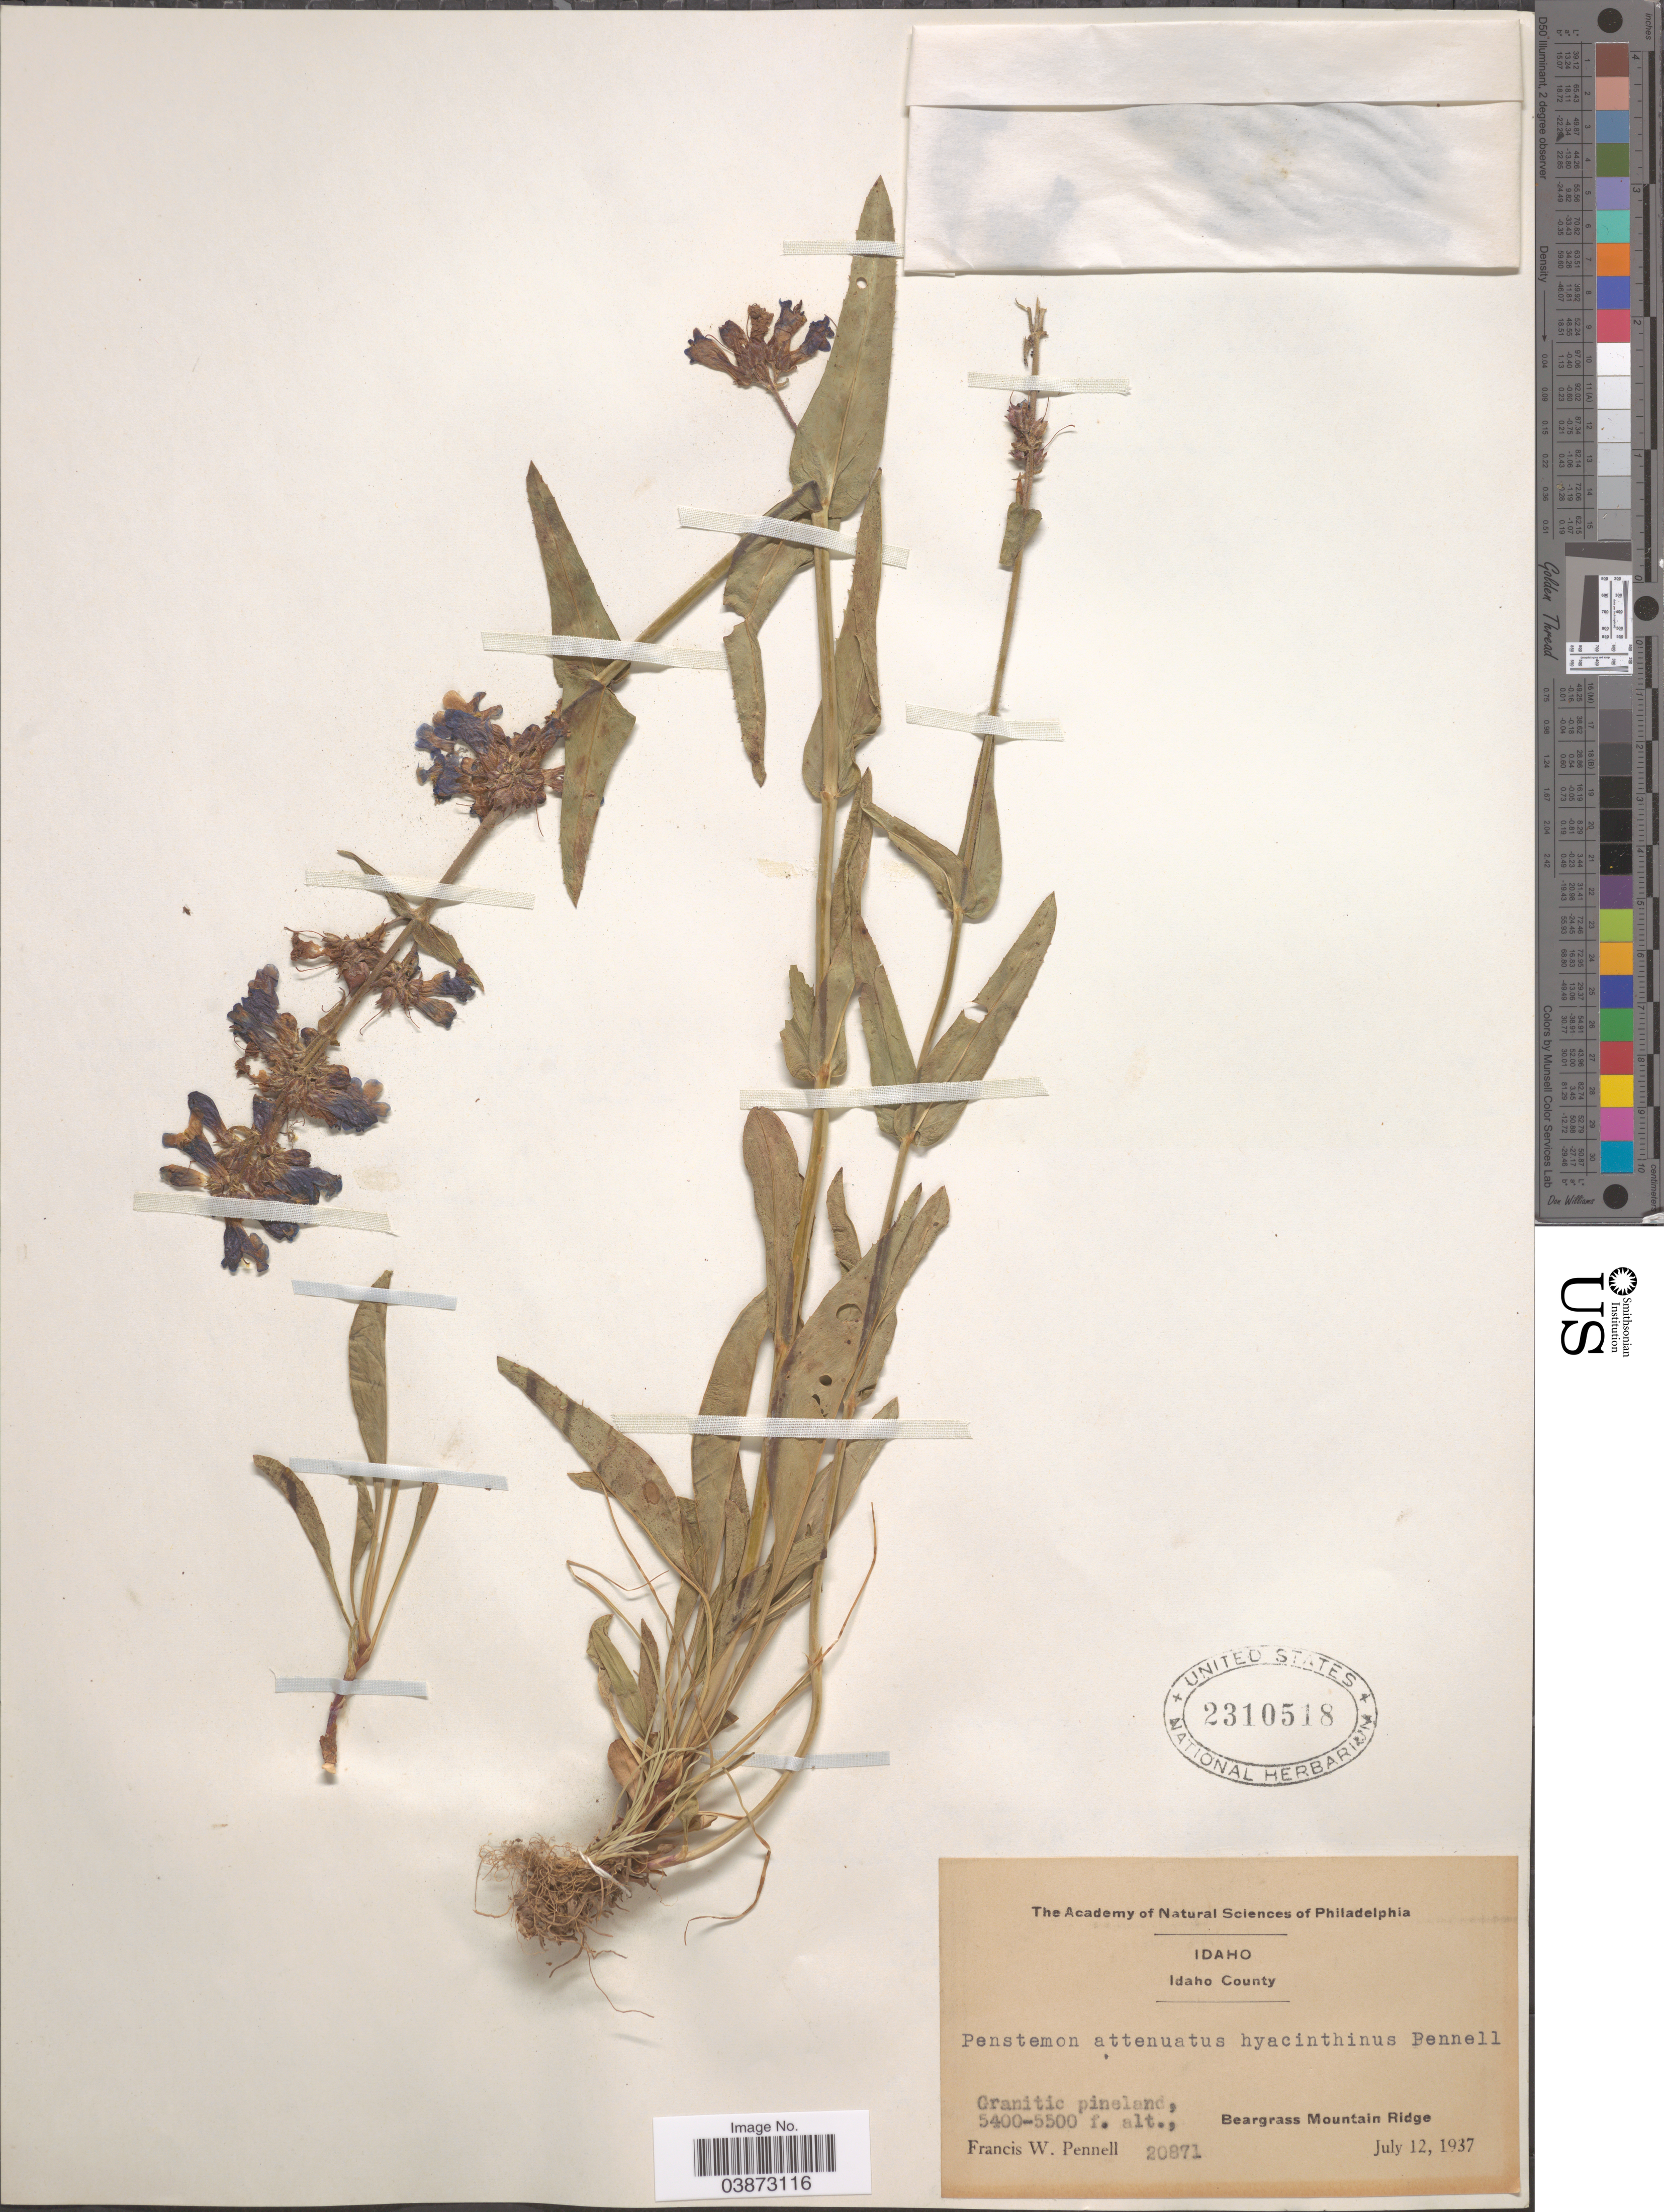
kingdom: Plantae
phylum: Tracheophyta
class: Magnoliopsida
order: Lamiales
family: Plantaginaceae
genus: Penstemon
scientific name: Penstemon attenuatus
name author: Douglas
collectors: F. W. Pennell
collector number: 20871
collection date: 1937-07-12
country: United States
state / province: Idaho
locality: Idaho County. Beargrass Mountain Ridge.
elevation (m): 1646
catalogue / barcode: US 2310518